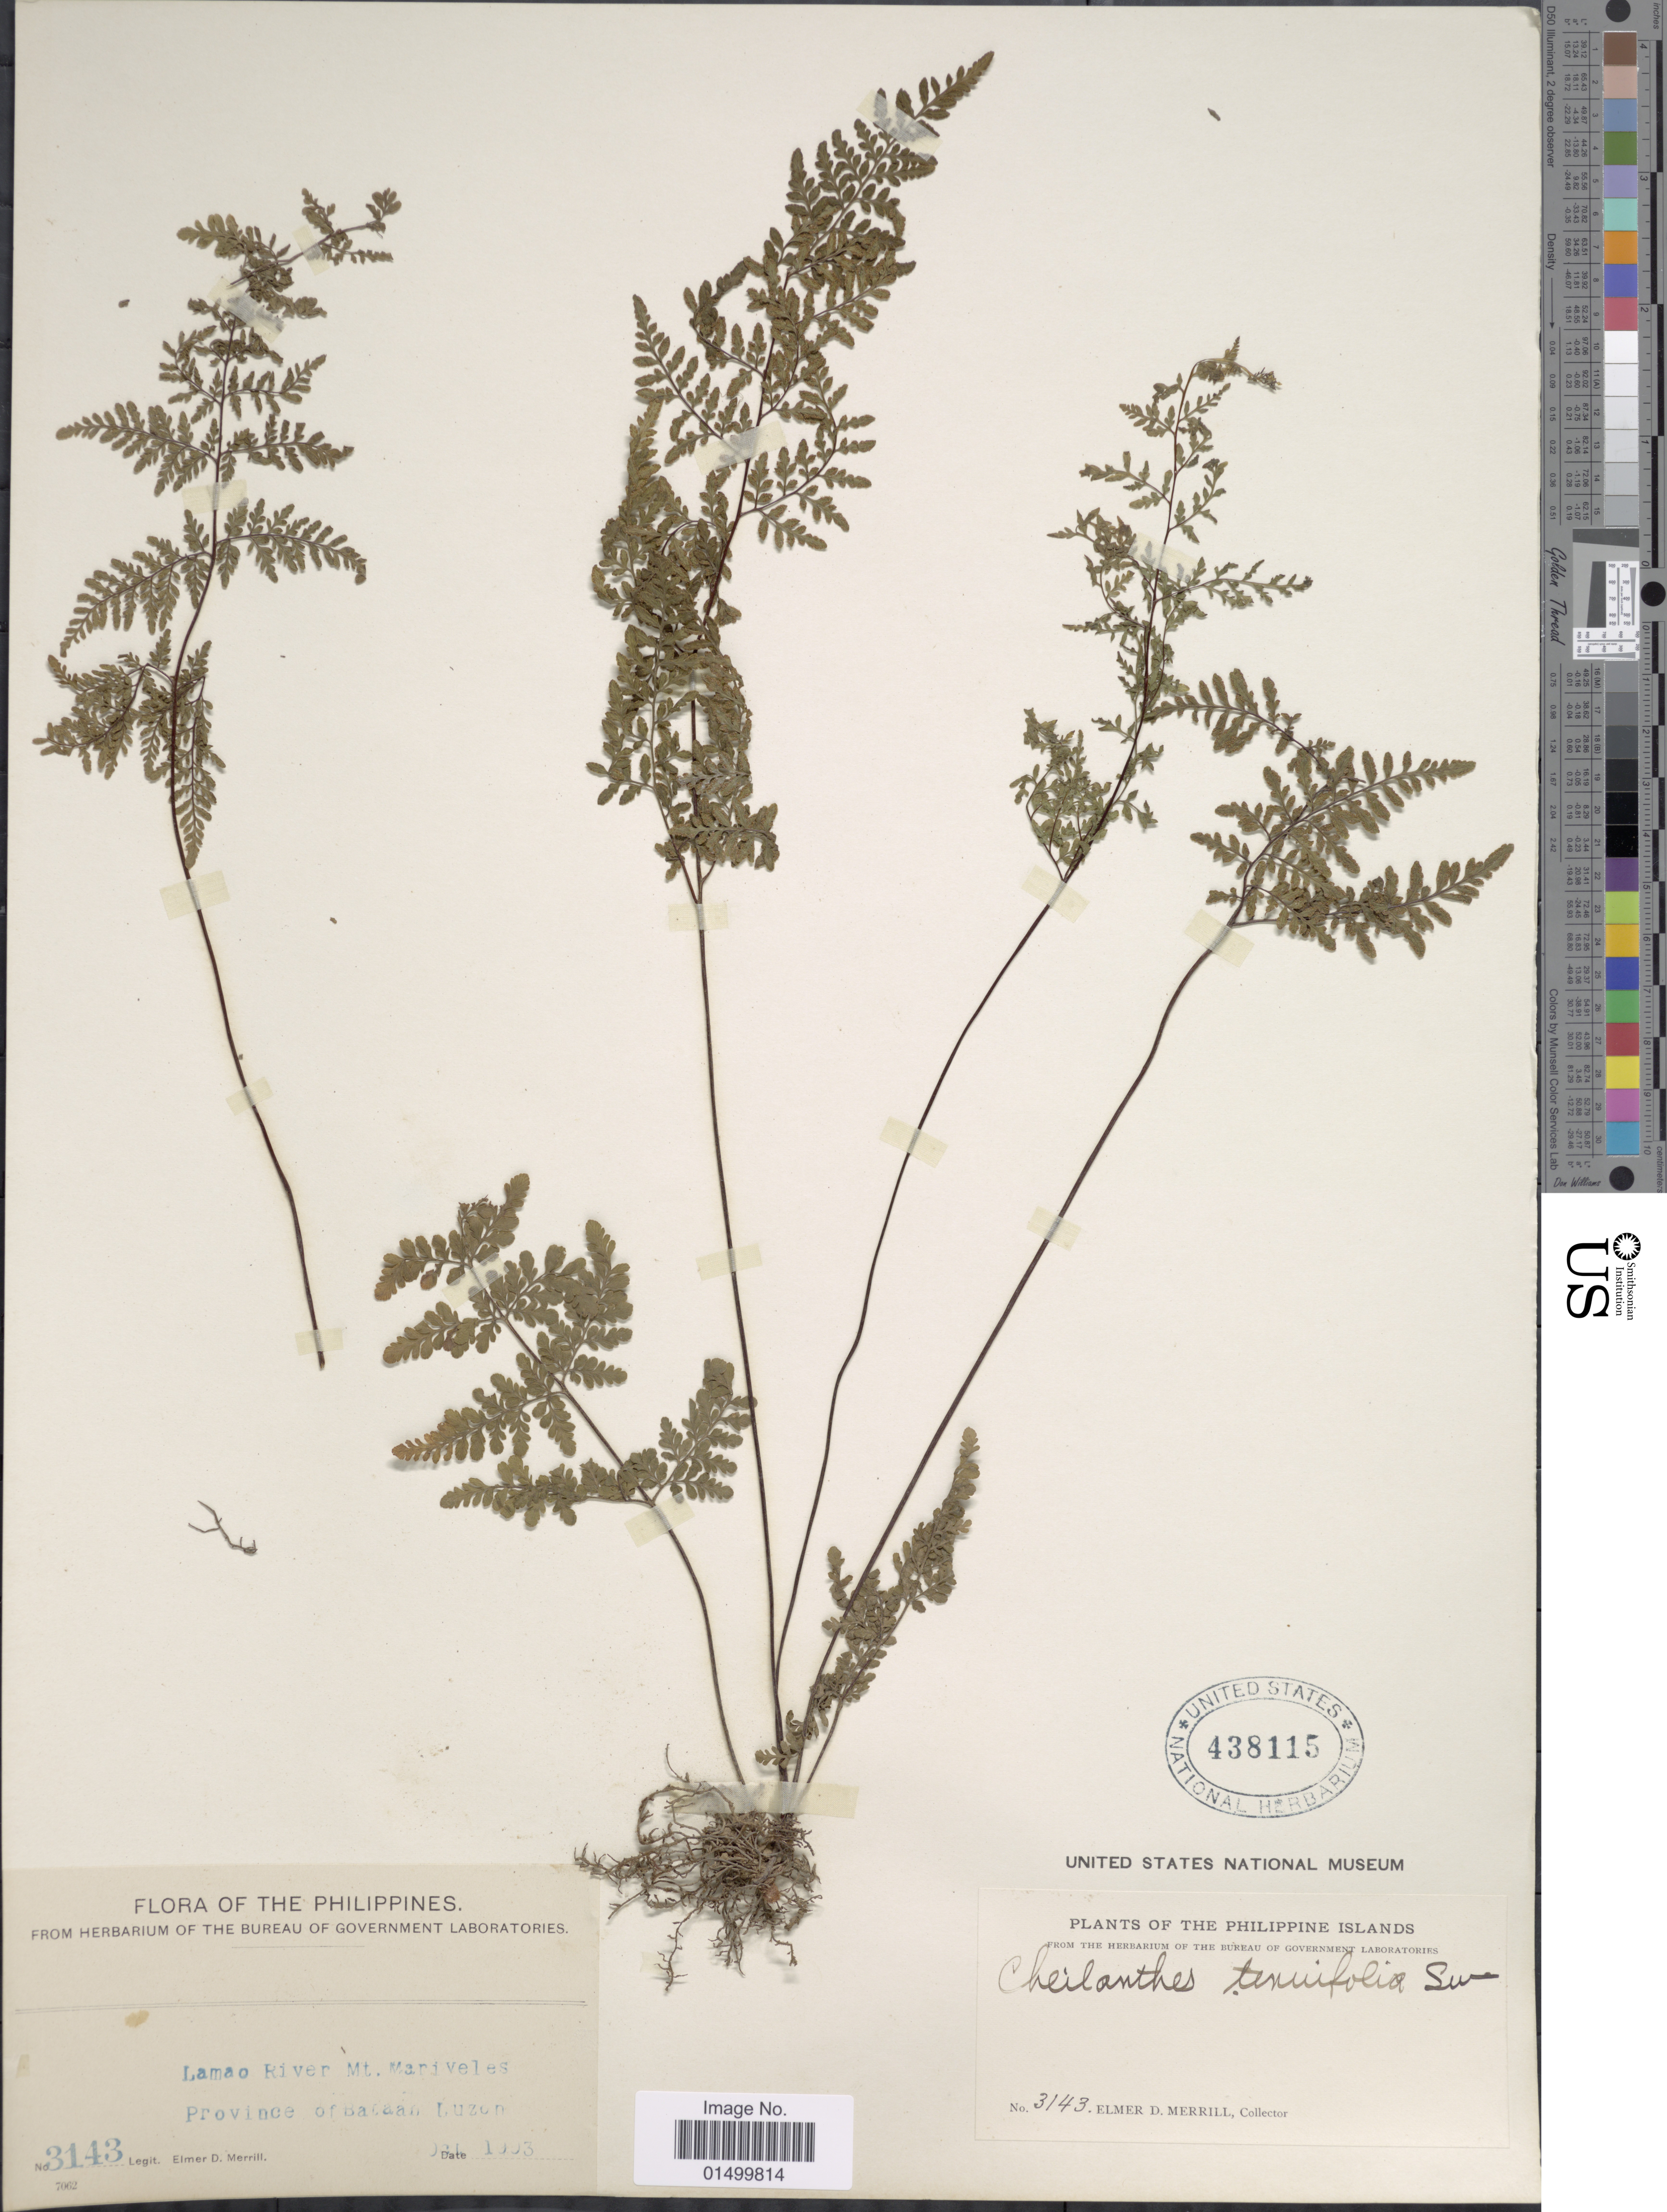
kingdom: Plantae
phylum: Tracheophyta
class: Polypodiopsida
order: Polypodiales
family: Pteridaceae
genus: Cheilanthes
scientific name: Cheilanthes tenuifolia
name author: (Burm. f.) Sw.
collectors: E. D. Merrill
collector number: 3143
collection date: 1903-10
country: Philippines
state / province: Central Luzon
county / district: Bataan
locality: Lamao River, Mt. Mariveles, Luzon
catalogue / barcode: US 438115